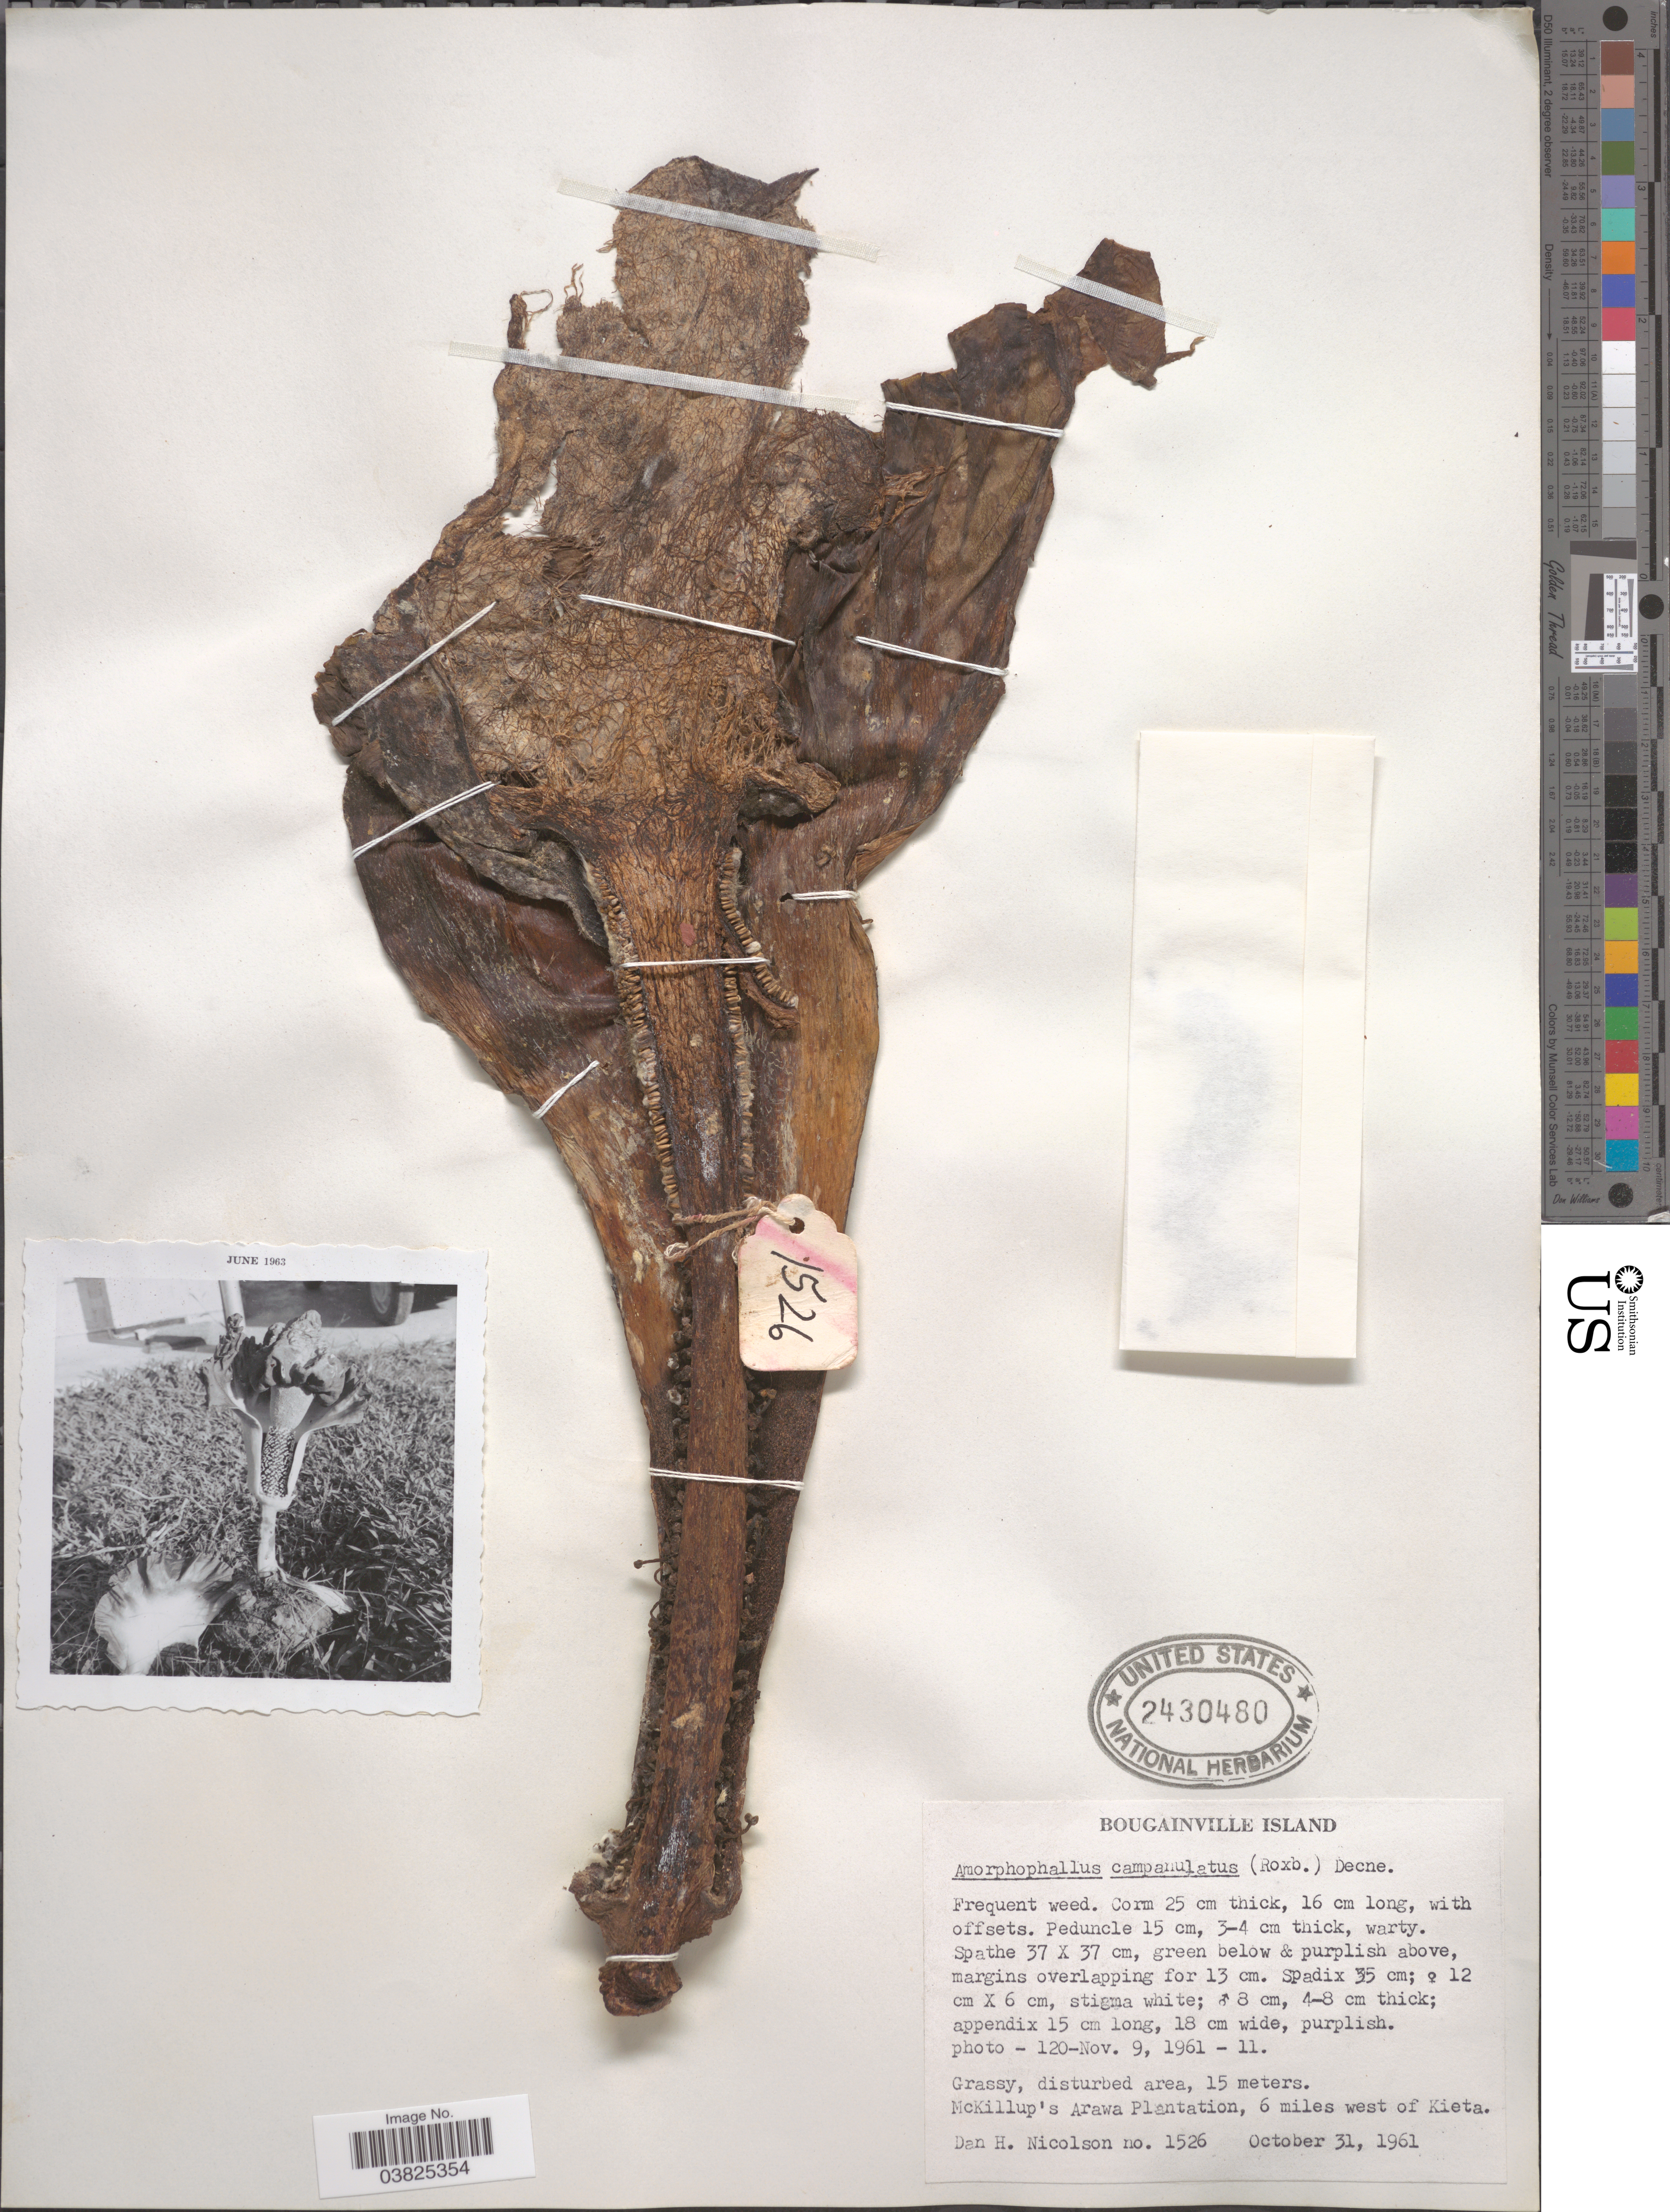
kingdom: Plantae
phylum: Tracheophyta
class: Liliopsida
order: Alismatales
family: Araceae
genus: Amorphophallus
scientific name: Amorphophallus campanulatus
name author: Blume ex Decne.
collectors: D. H. Nicolson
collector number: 1526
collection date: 1961-10-31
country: Papua New Guinea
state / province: Bougainville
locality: Bougainville Island. McKillup's Arawa Plantation, 6 miles west of Kieta.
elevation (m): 15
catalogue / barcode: US 2430480